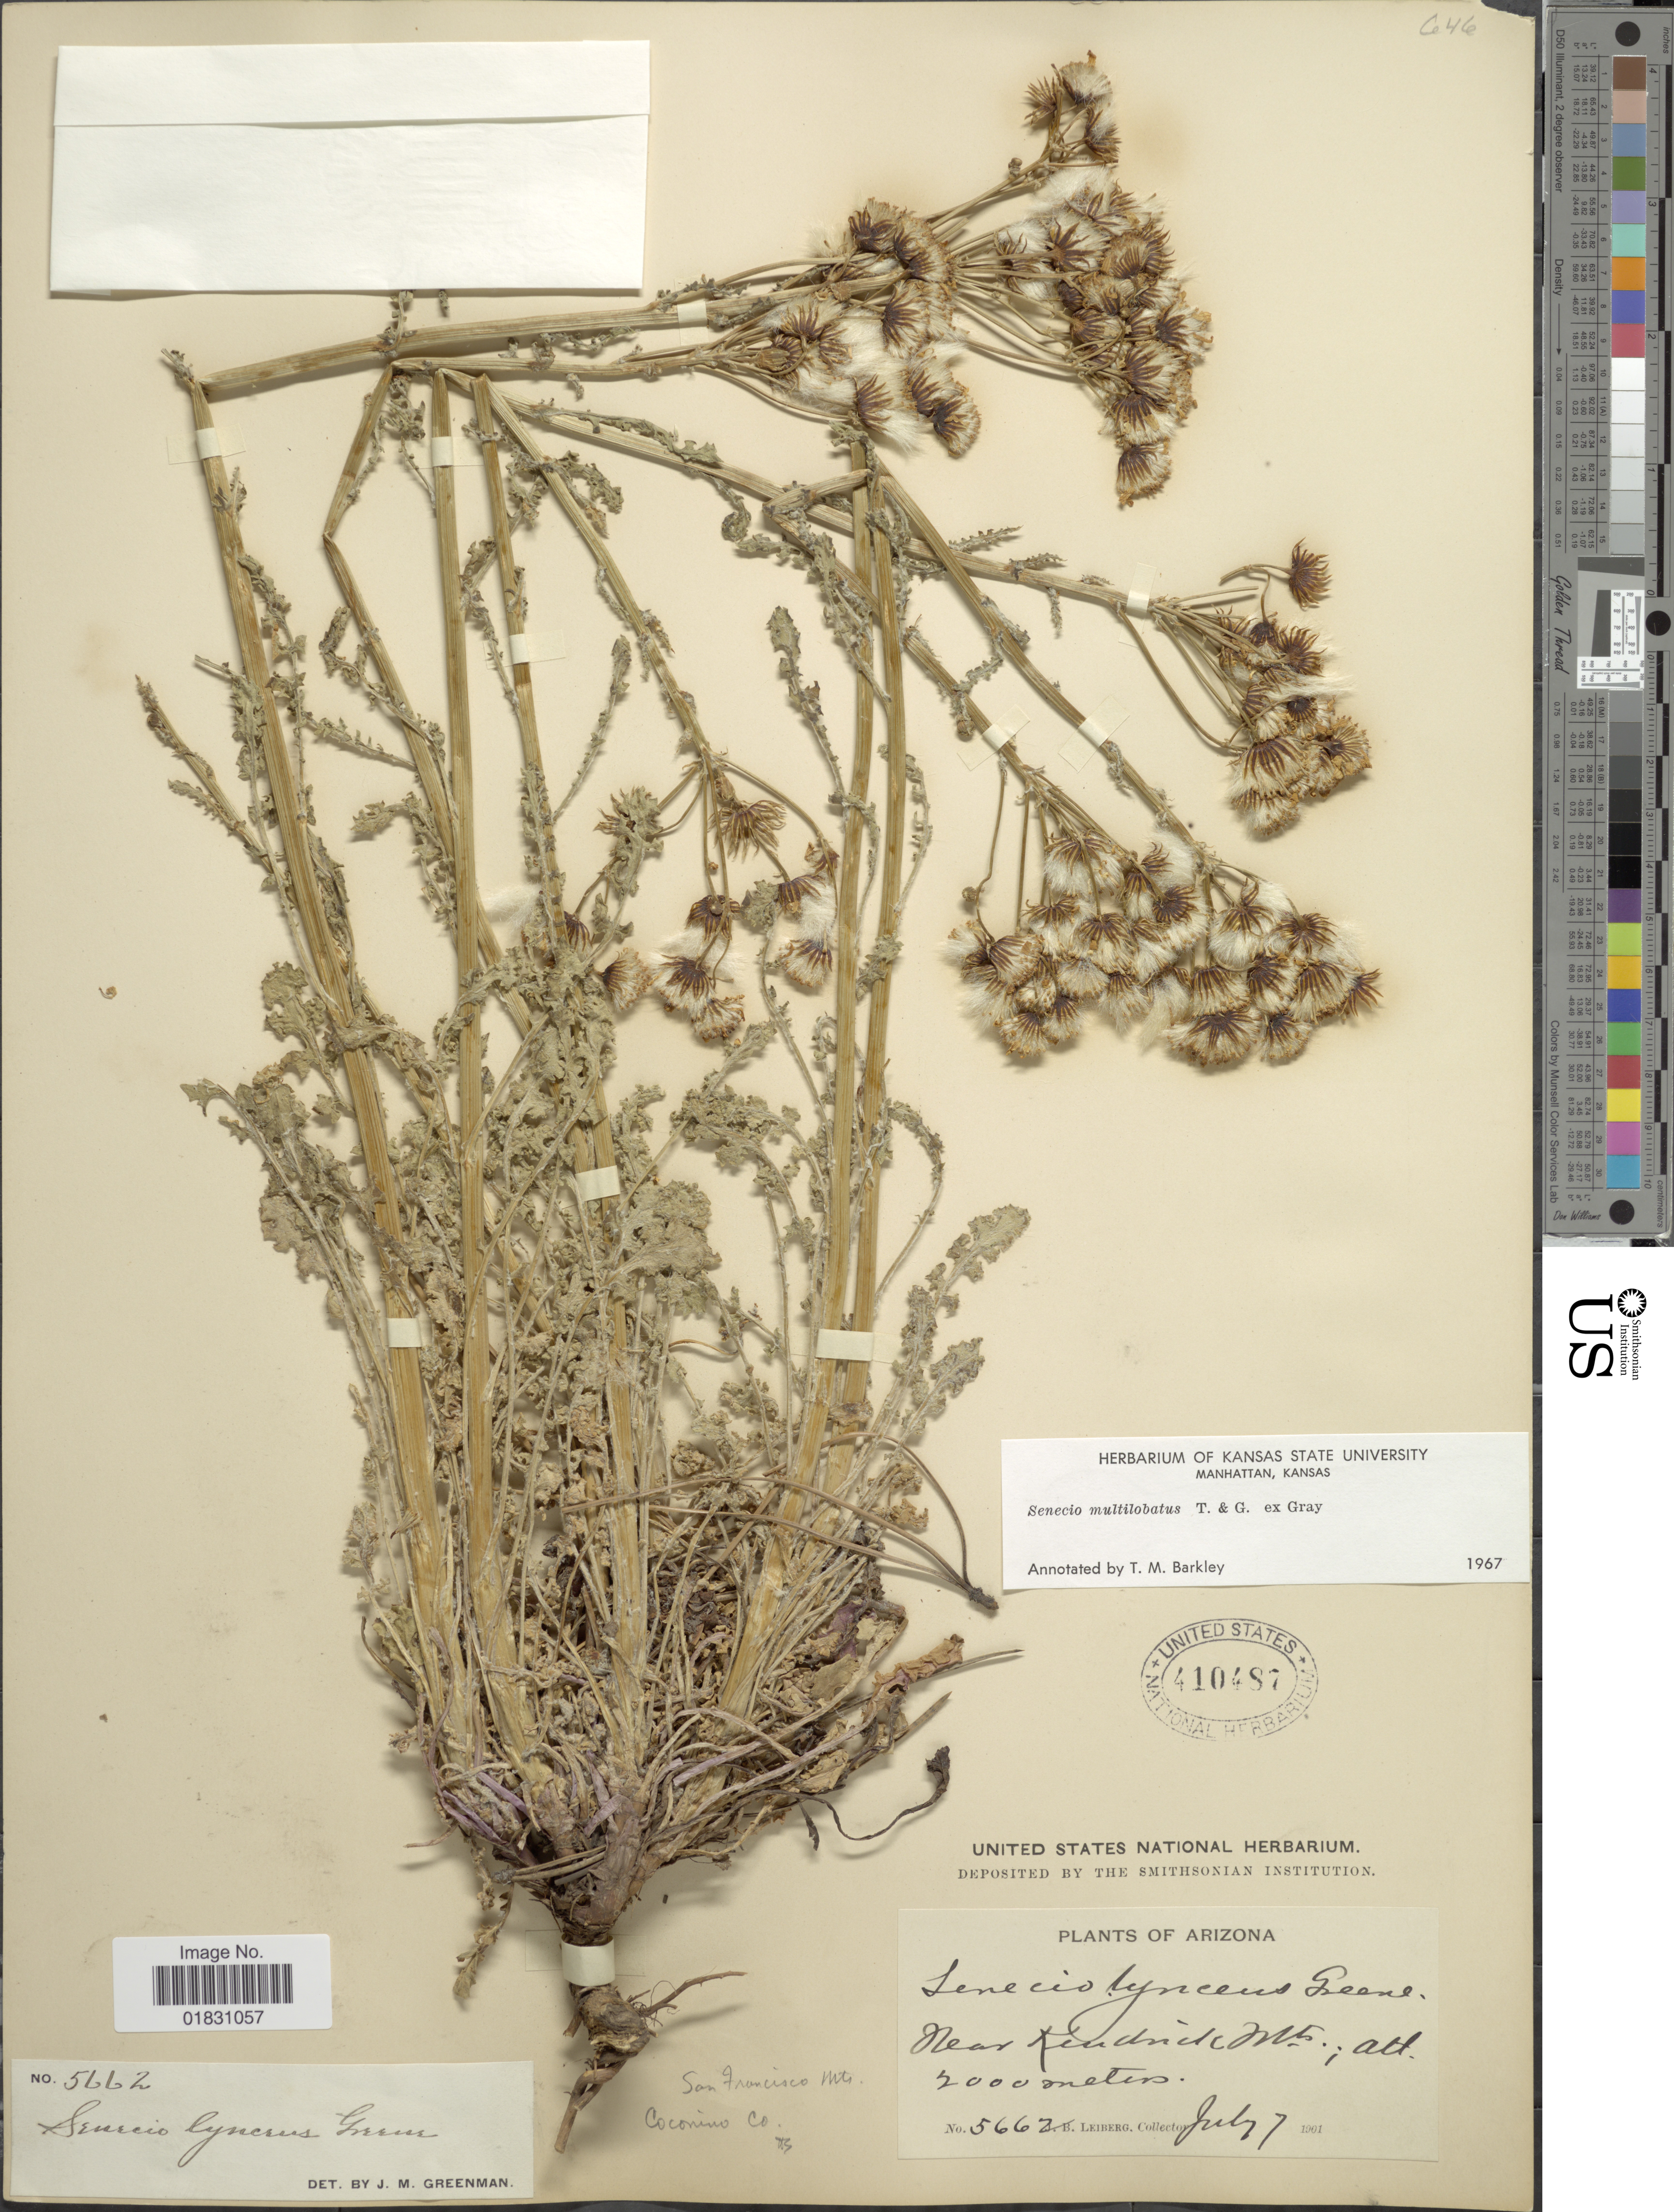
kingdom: Plantae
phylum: Tracheophyta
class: Magnoliopsida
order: Asterales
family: Asteraceae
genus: Packera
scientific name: Packera multilobata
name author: (Torr. & A. Gray) W.A. Weber & Á. Löve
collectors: J. B. Leiberg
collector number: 5662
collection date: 1901-07-07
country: United States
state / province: Arizona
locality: Near Kendricks Mts.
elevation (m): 2000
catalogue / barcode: US 410487